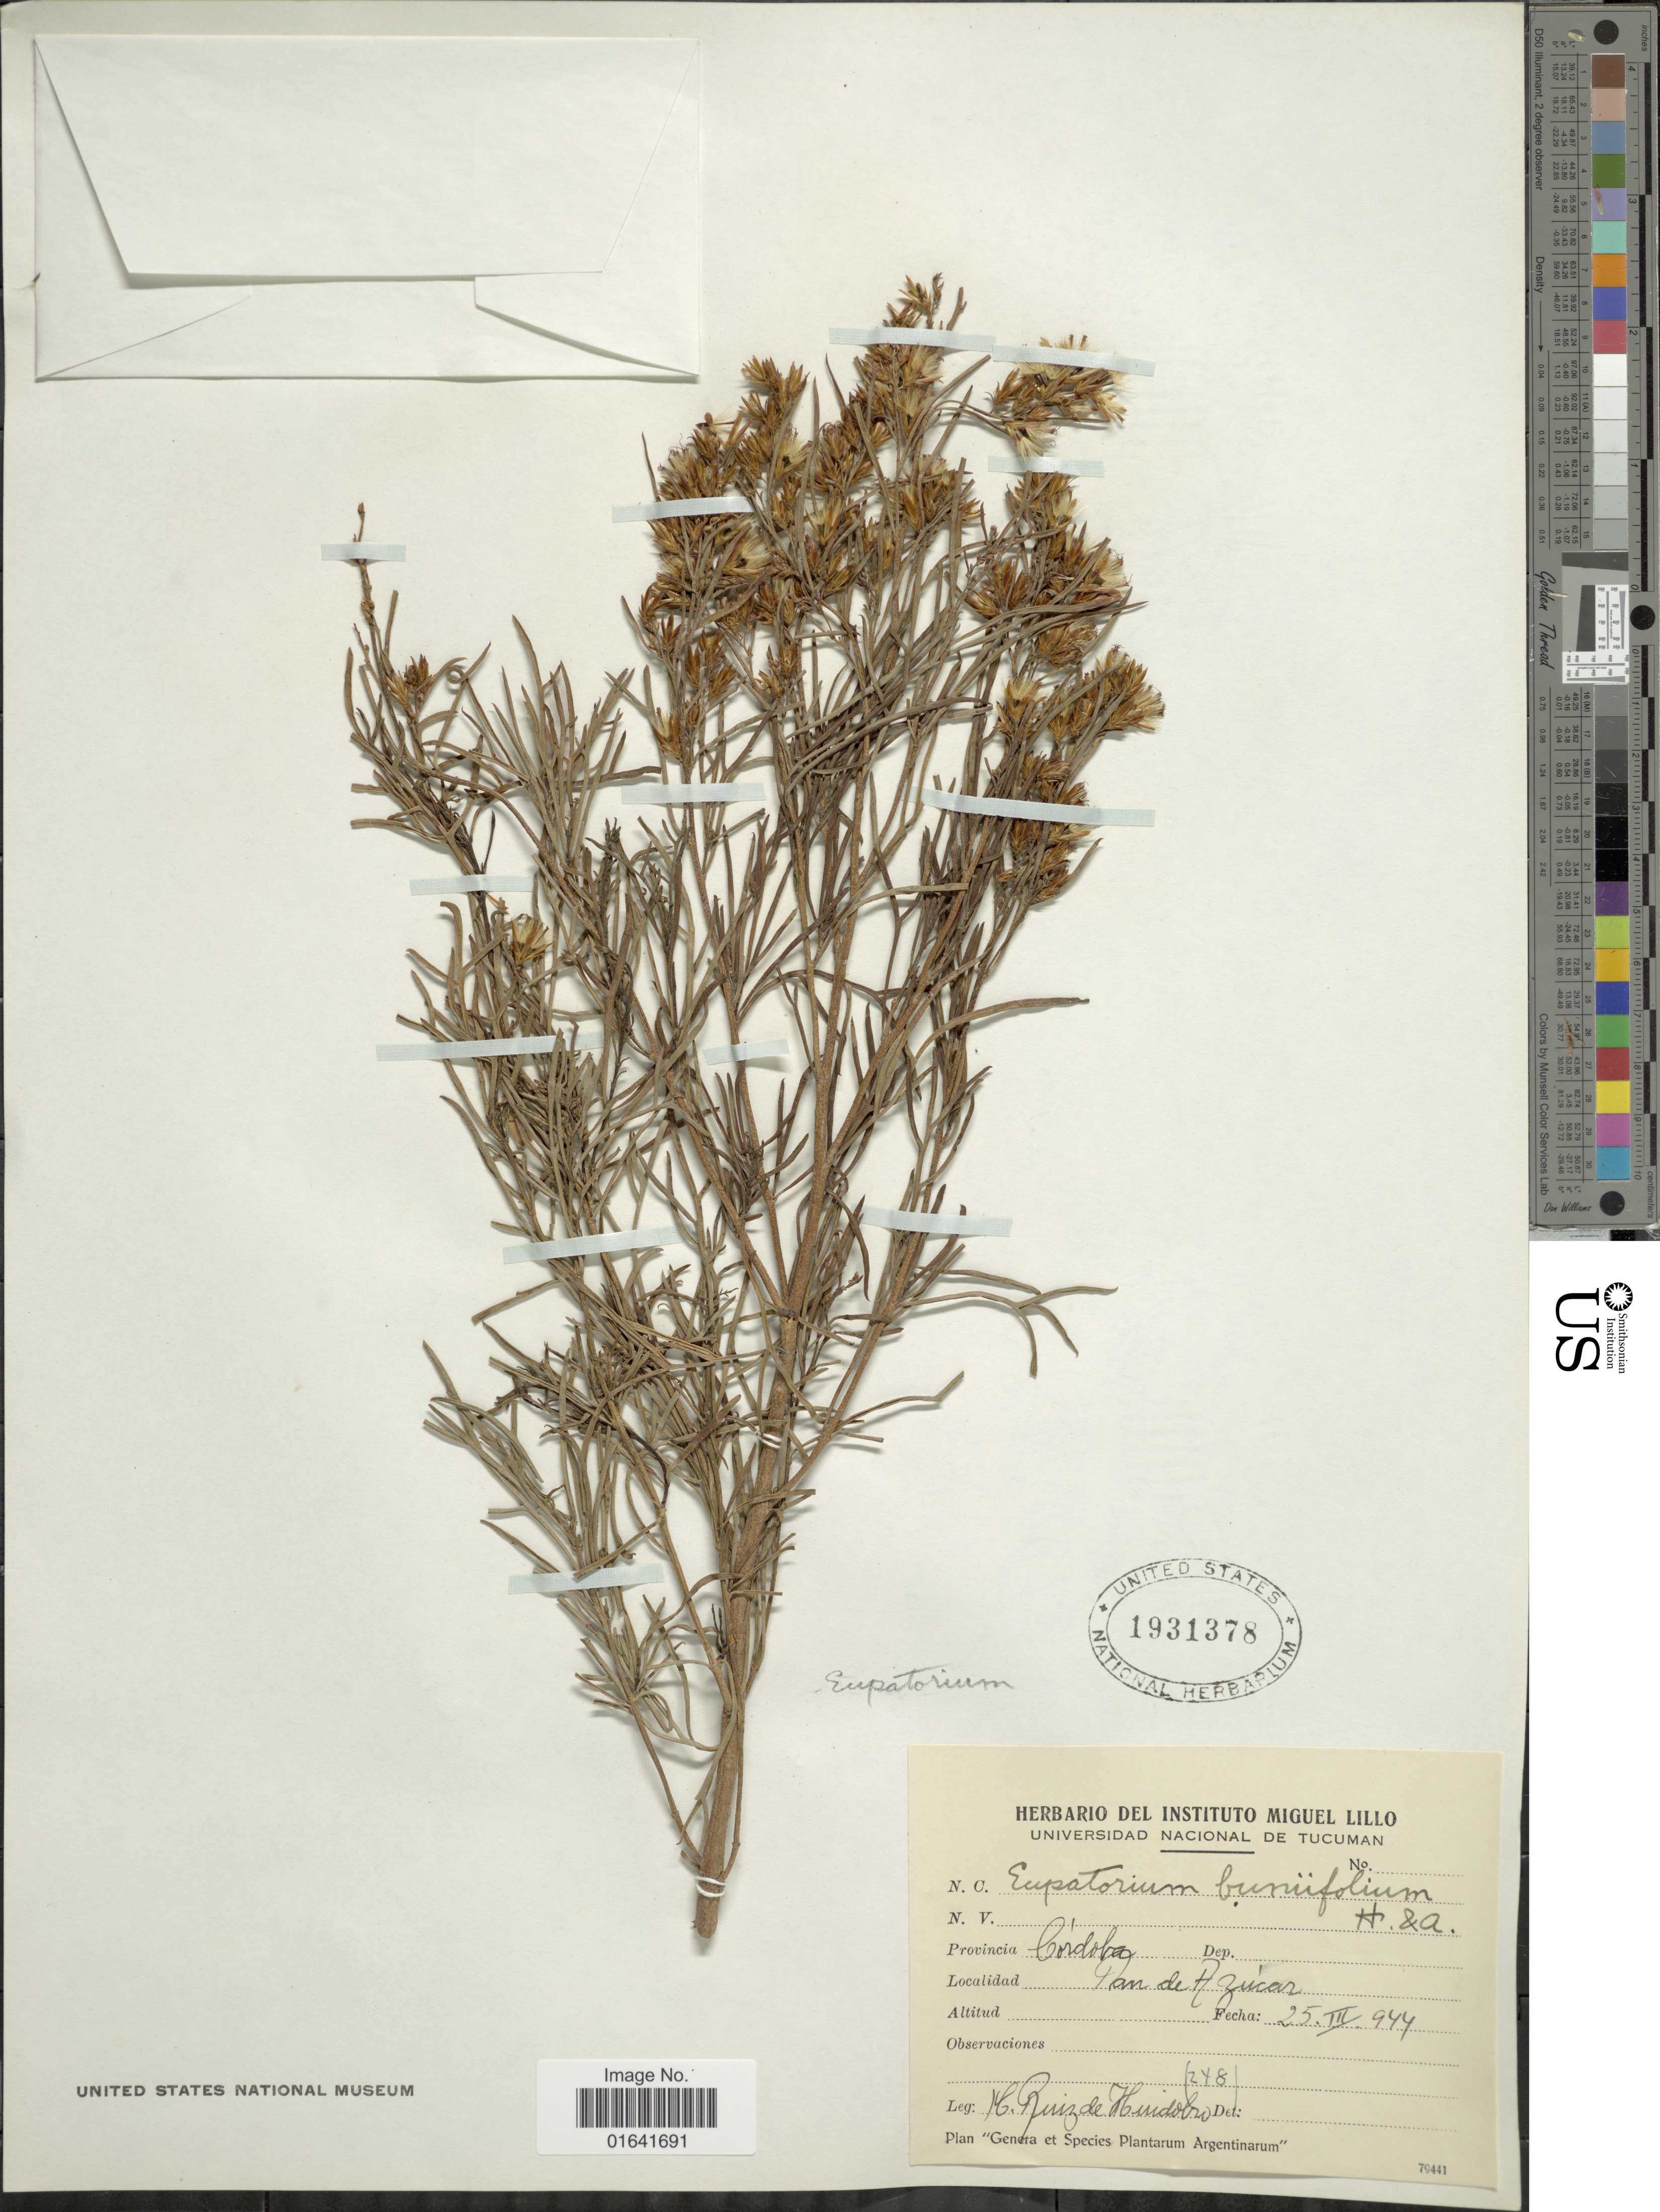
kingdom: Plantae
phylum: Tracheophyta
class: Magnoliopsida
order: Asterales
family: Asteraceae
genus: Acanthostyles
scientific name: Acanthostyles buniifolius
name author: (Hook. & Arn.) R.M. King & H. Rob.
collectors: M. Ruiz Huidobro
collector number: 248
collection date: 1944-03-25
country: Argentina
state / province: Cordoba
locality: Pan de Azucar.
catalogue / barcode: US 1931378